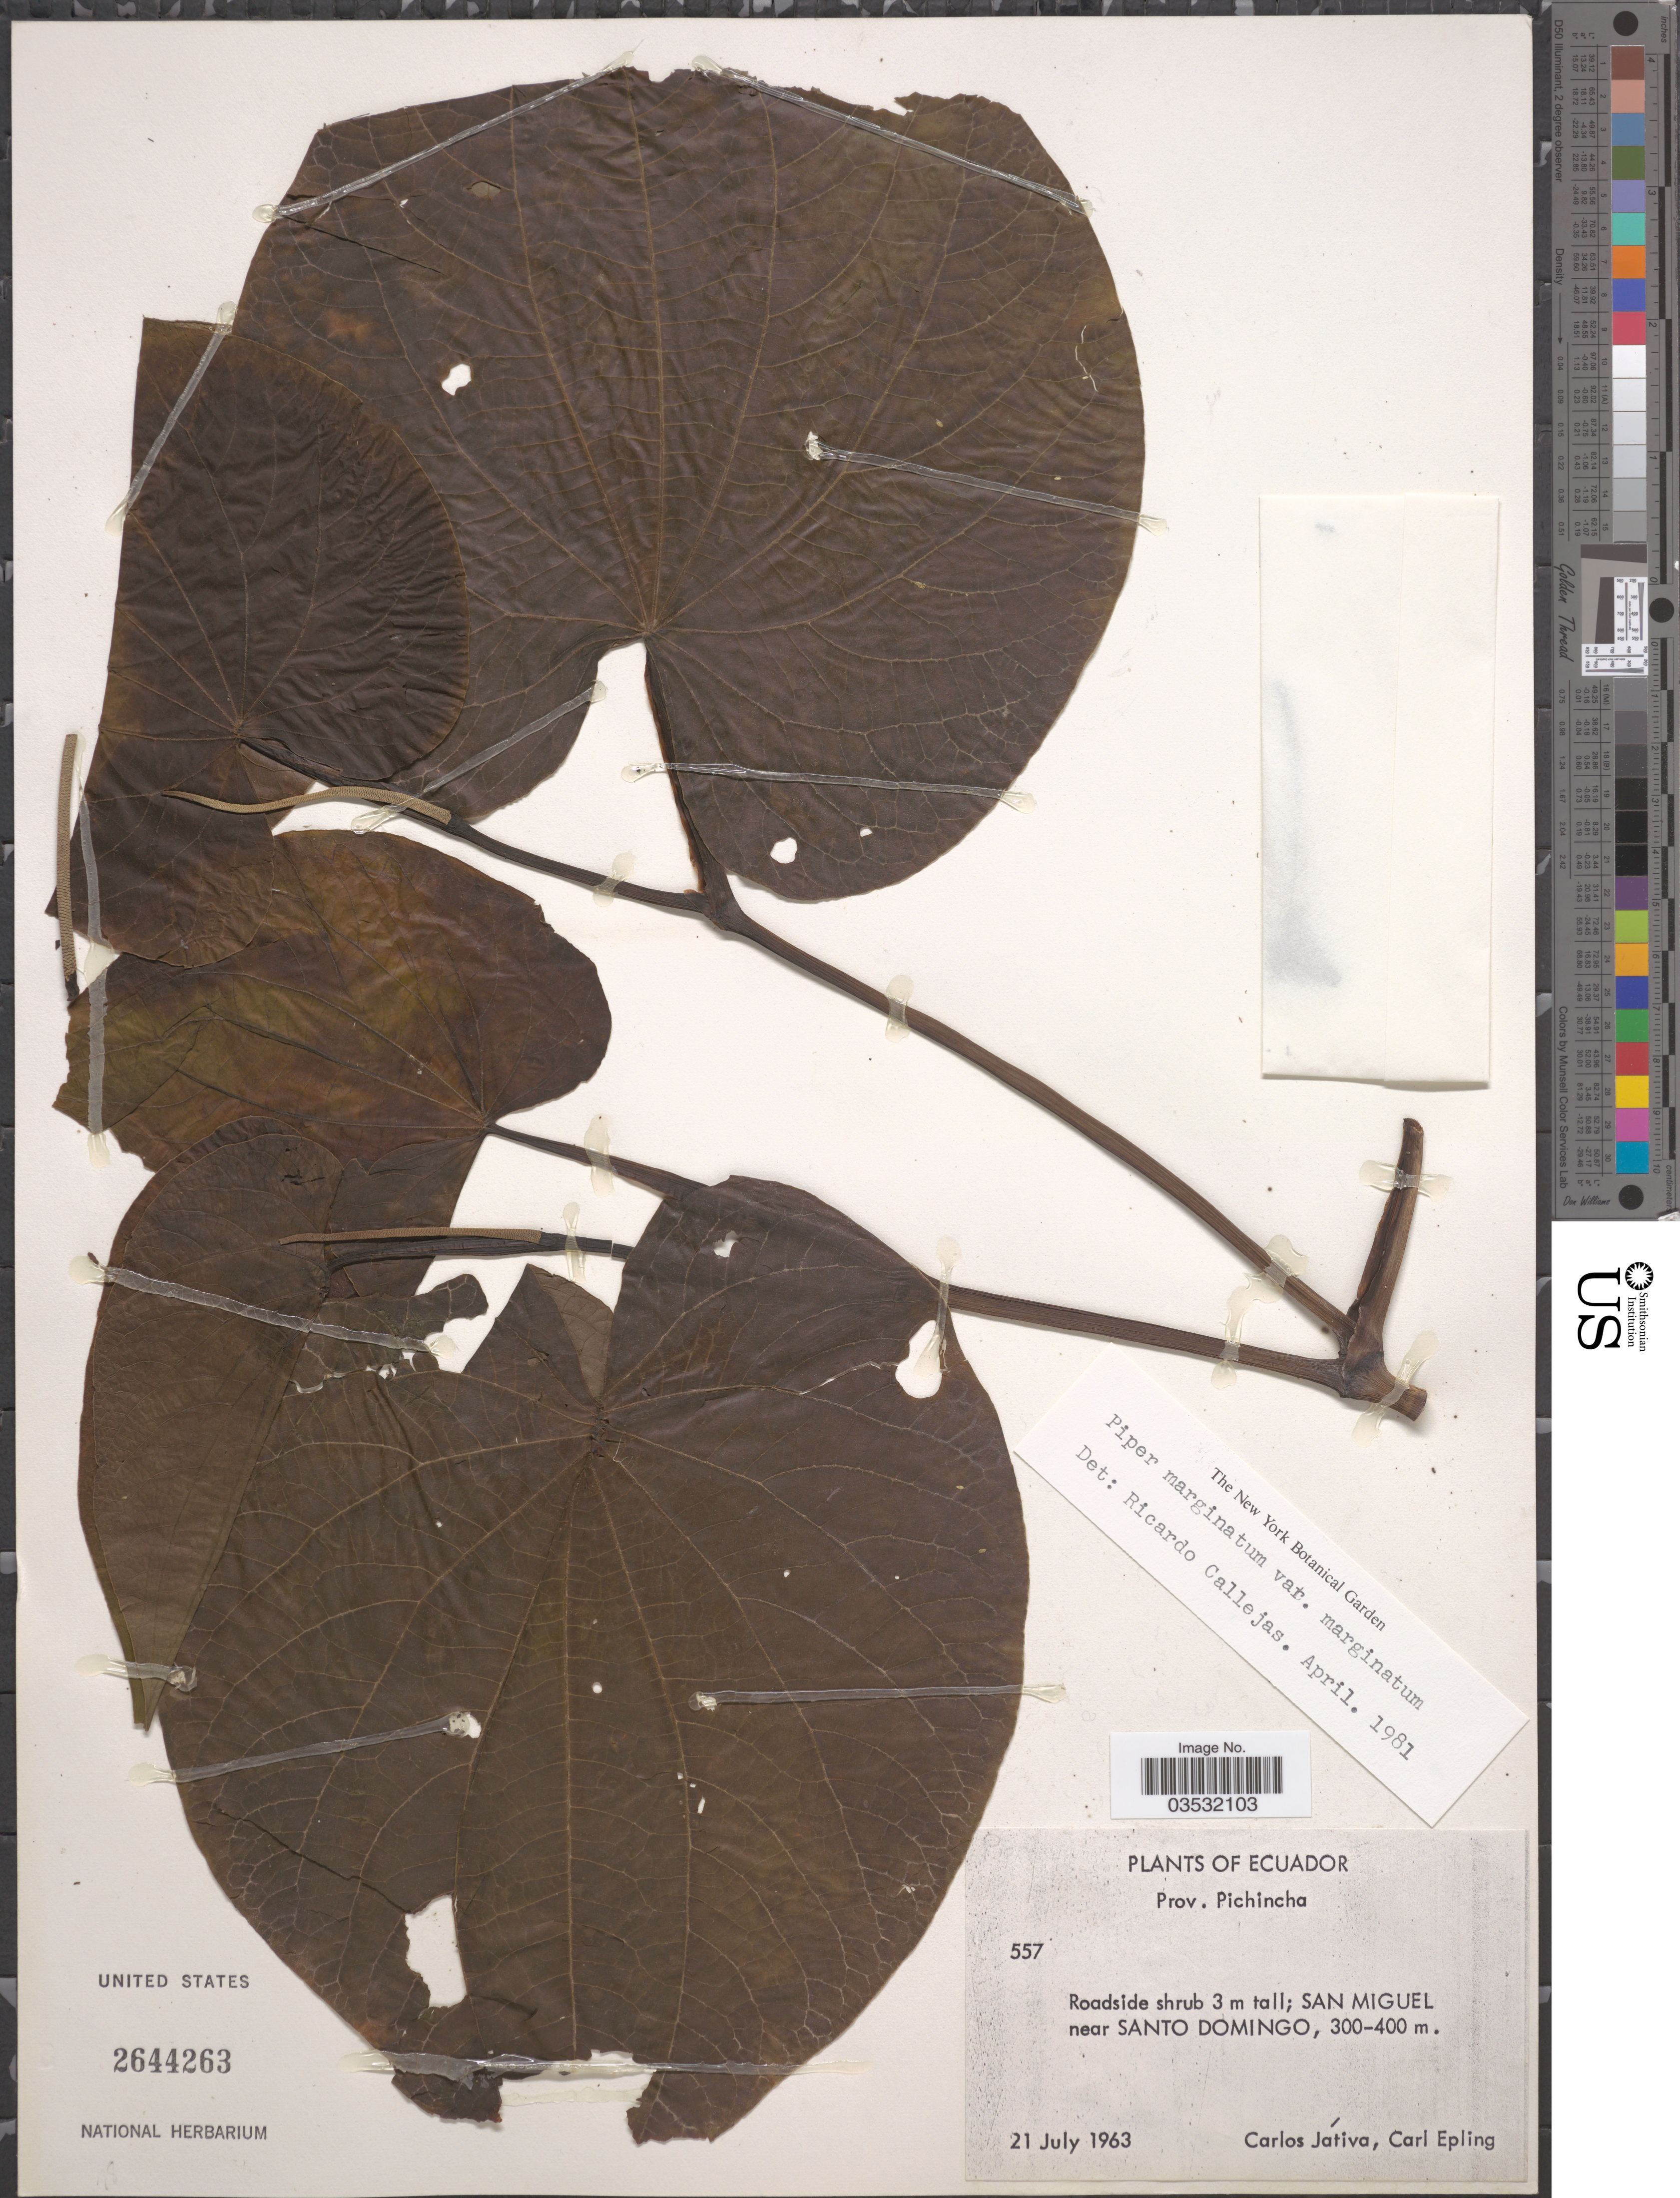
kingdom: Plantae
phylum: Tracheophyta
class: Magnoliopsida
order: Piperales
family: Piperaceae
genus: Piper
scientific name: Piper marginatum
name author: Jacq.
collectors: C. D. Játiva & C. C. Epling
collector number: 557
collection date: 1963-07-21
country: Ecuador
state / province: Pichincha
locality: San Miguel near Santo Domingo.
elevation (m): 300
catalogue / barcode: US 2644263